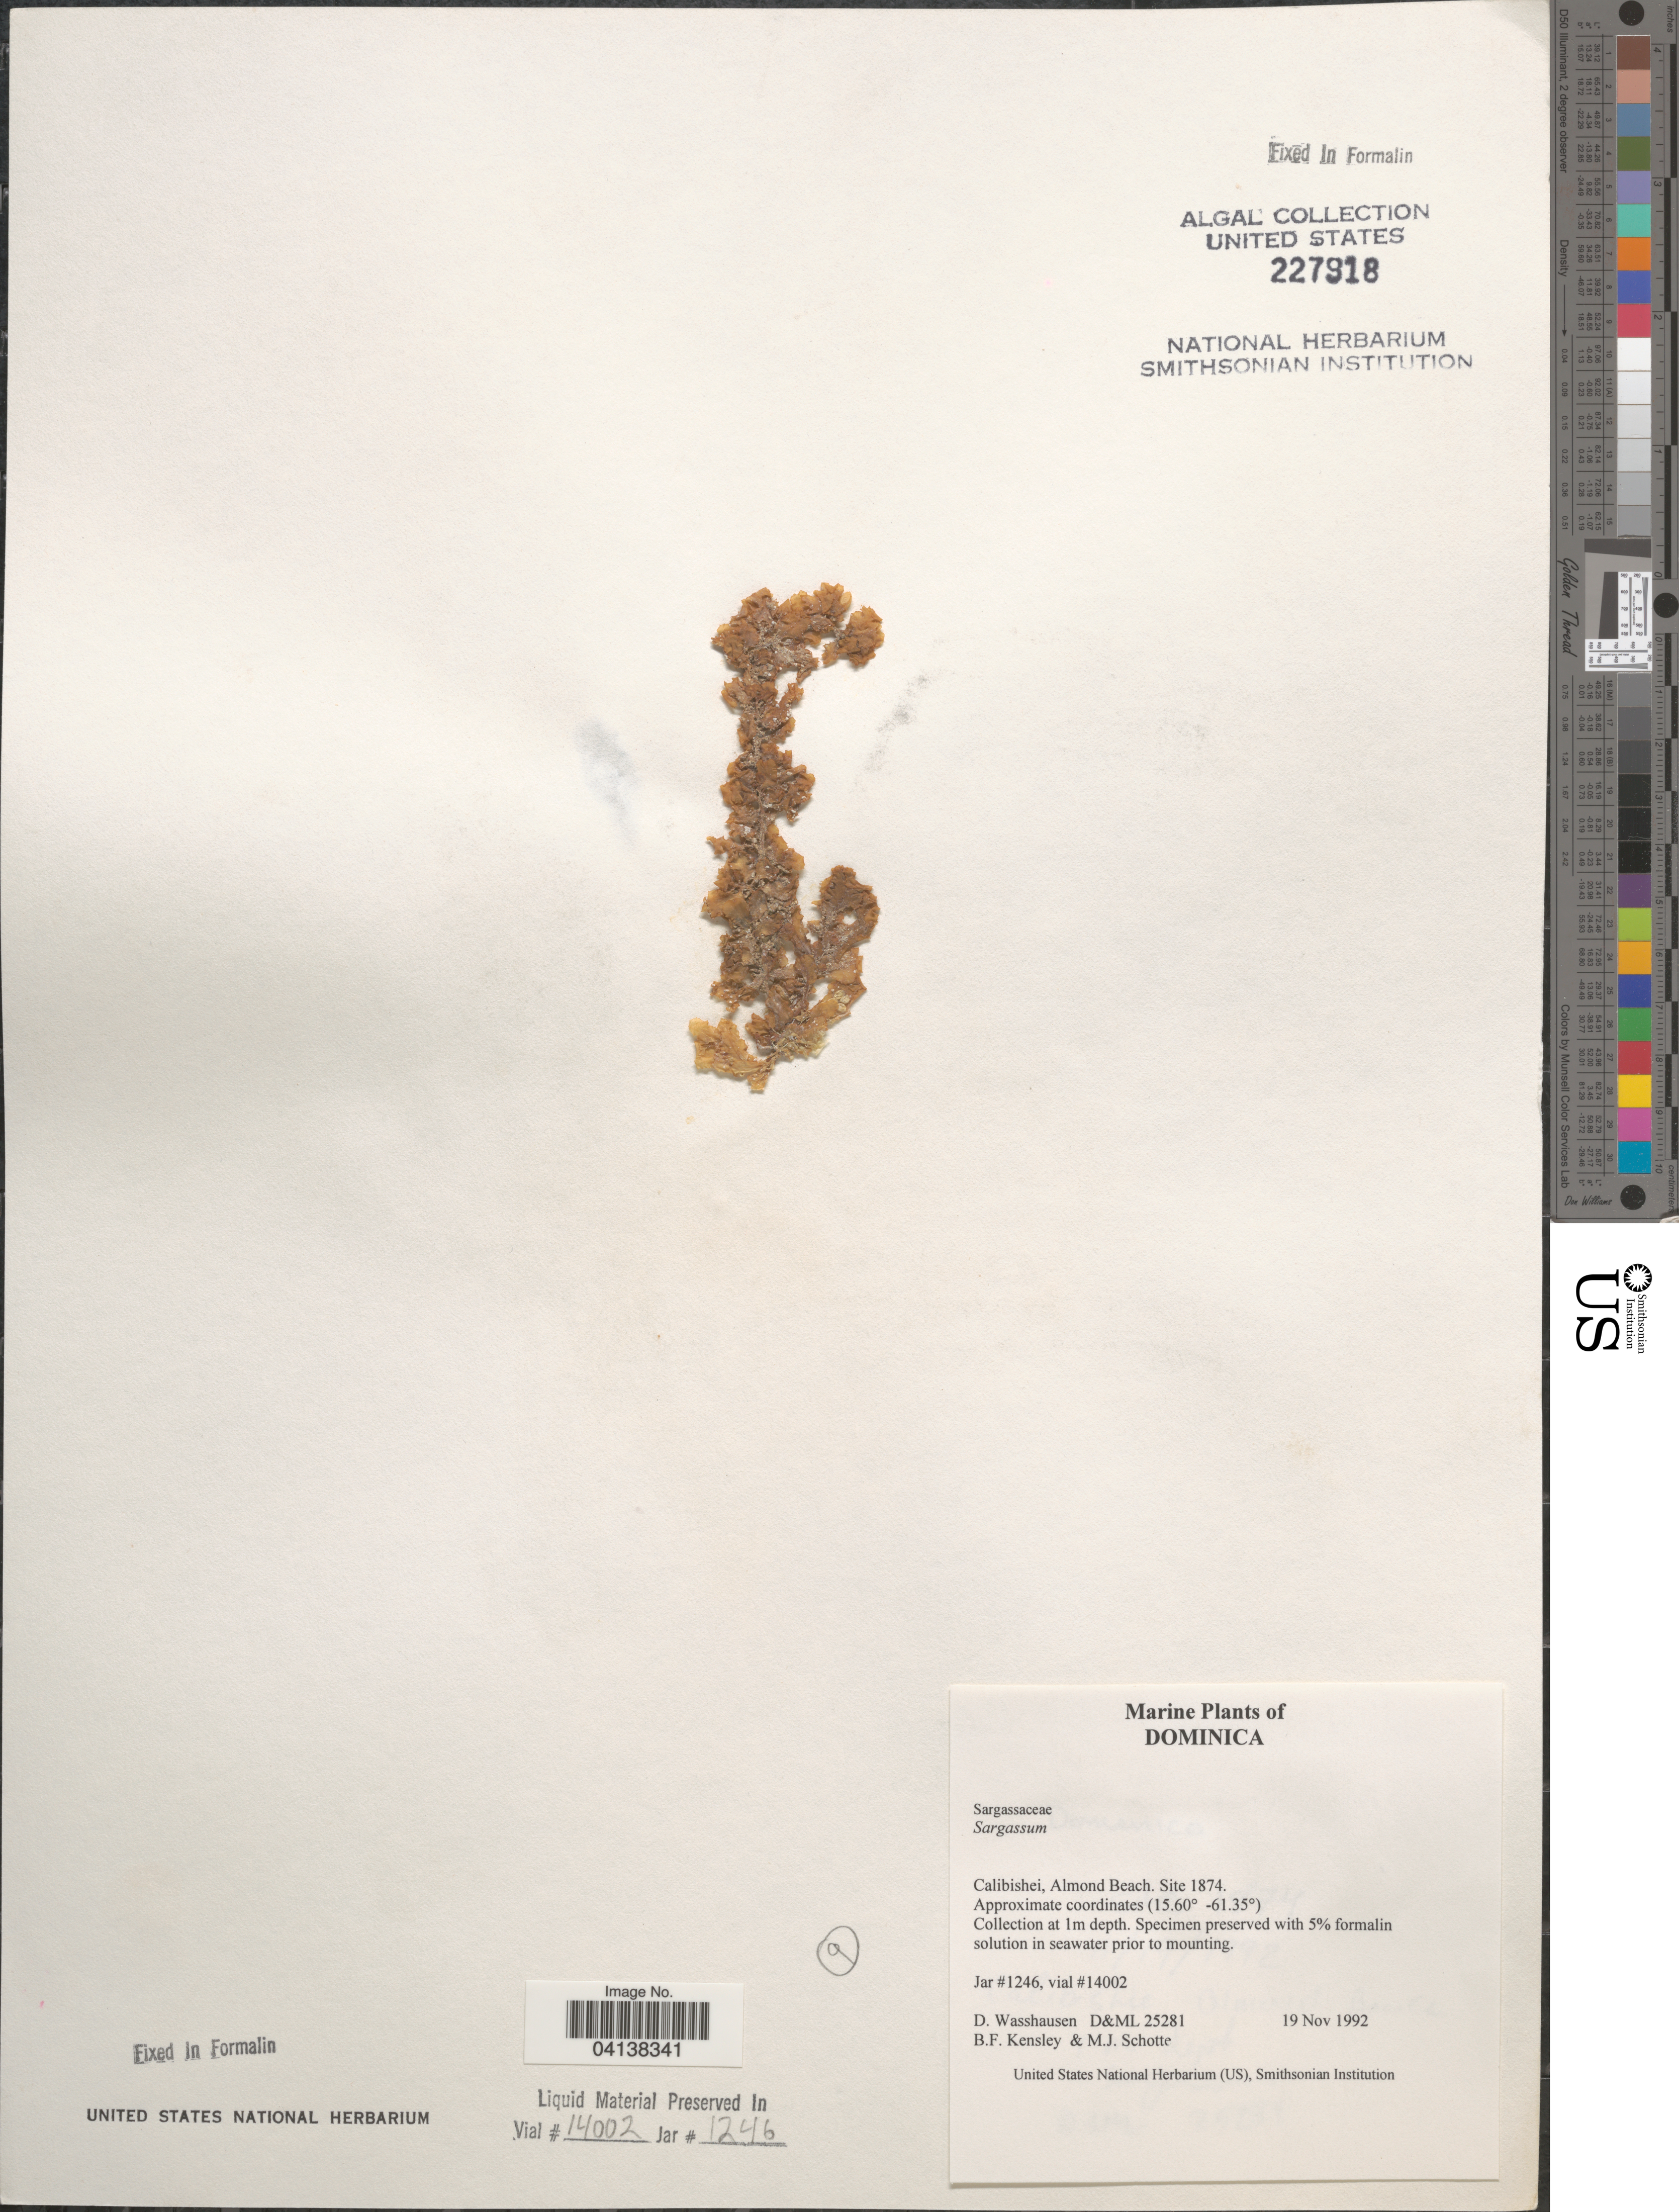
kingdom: Chromista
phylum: Ochrophyta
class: Phaeophyceae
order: Fucales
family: Sargassaceae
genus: Sargassum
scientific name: Sargassum sp.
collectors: D. C. Wasshausen, B. Kensley & M. Schotte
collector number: D&ML 25281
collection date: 1992-11-19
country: Dominica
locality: Calibishei, Almond Beach. Site 1874.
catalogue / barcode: US 227918